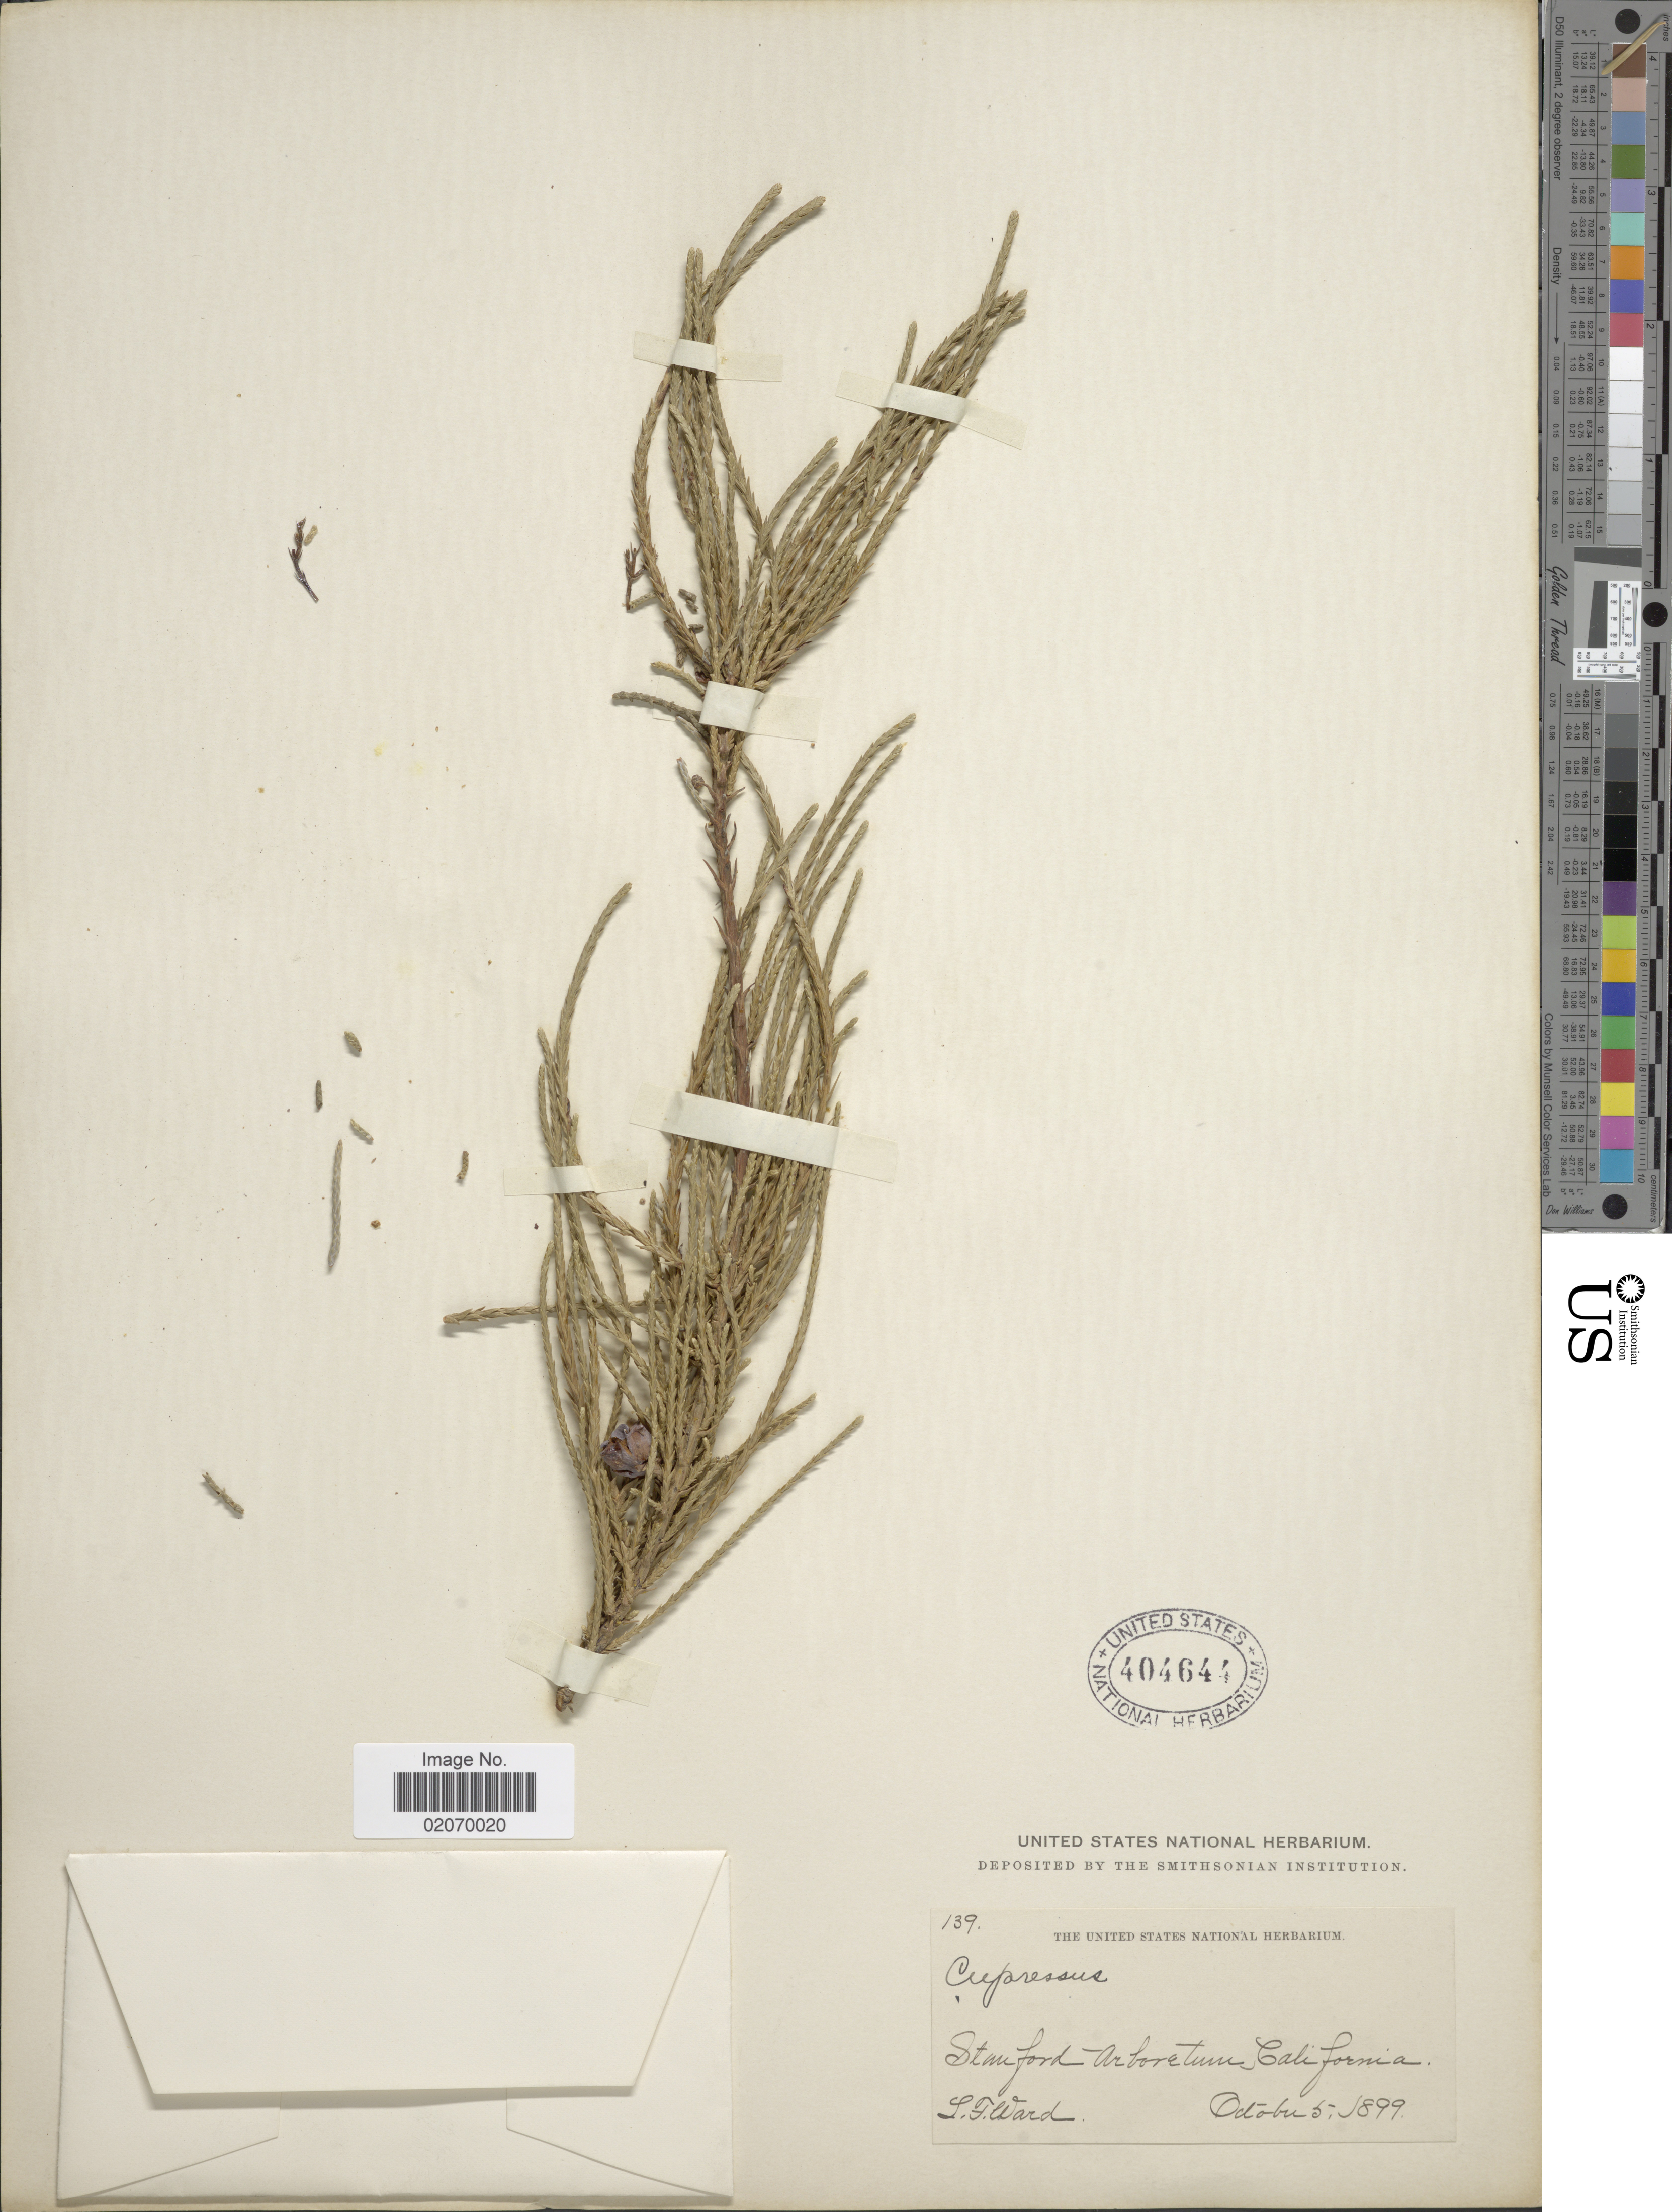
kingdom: Plantae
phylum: Tracheophyta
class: Pinopsida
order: Pinales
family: Cupressaceae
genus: Hesperocyparis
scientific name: Hesperocyparis sp.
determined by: (US) Smithsonian Institution - National Museum of Natural History - Department of Botany (UNITED STATES)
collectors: L. Ward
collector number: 139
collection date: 1899-10-05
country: United States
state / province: California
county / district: Santa Clara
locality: Stanford Arboretum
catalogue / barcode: US 404644